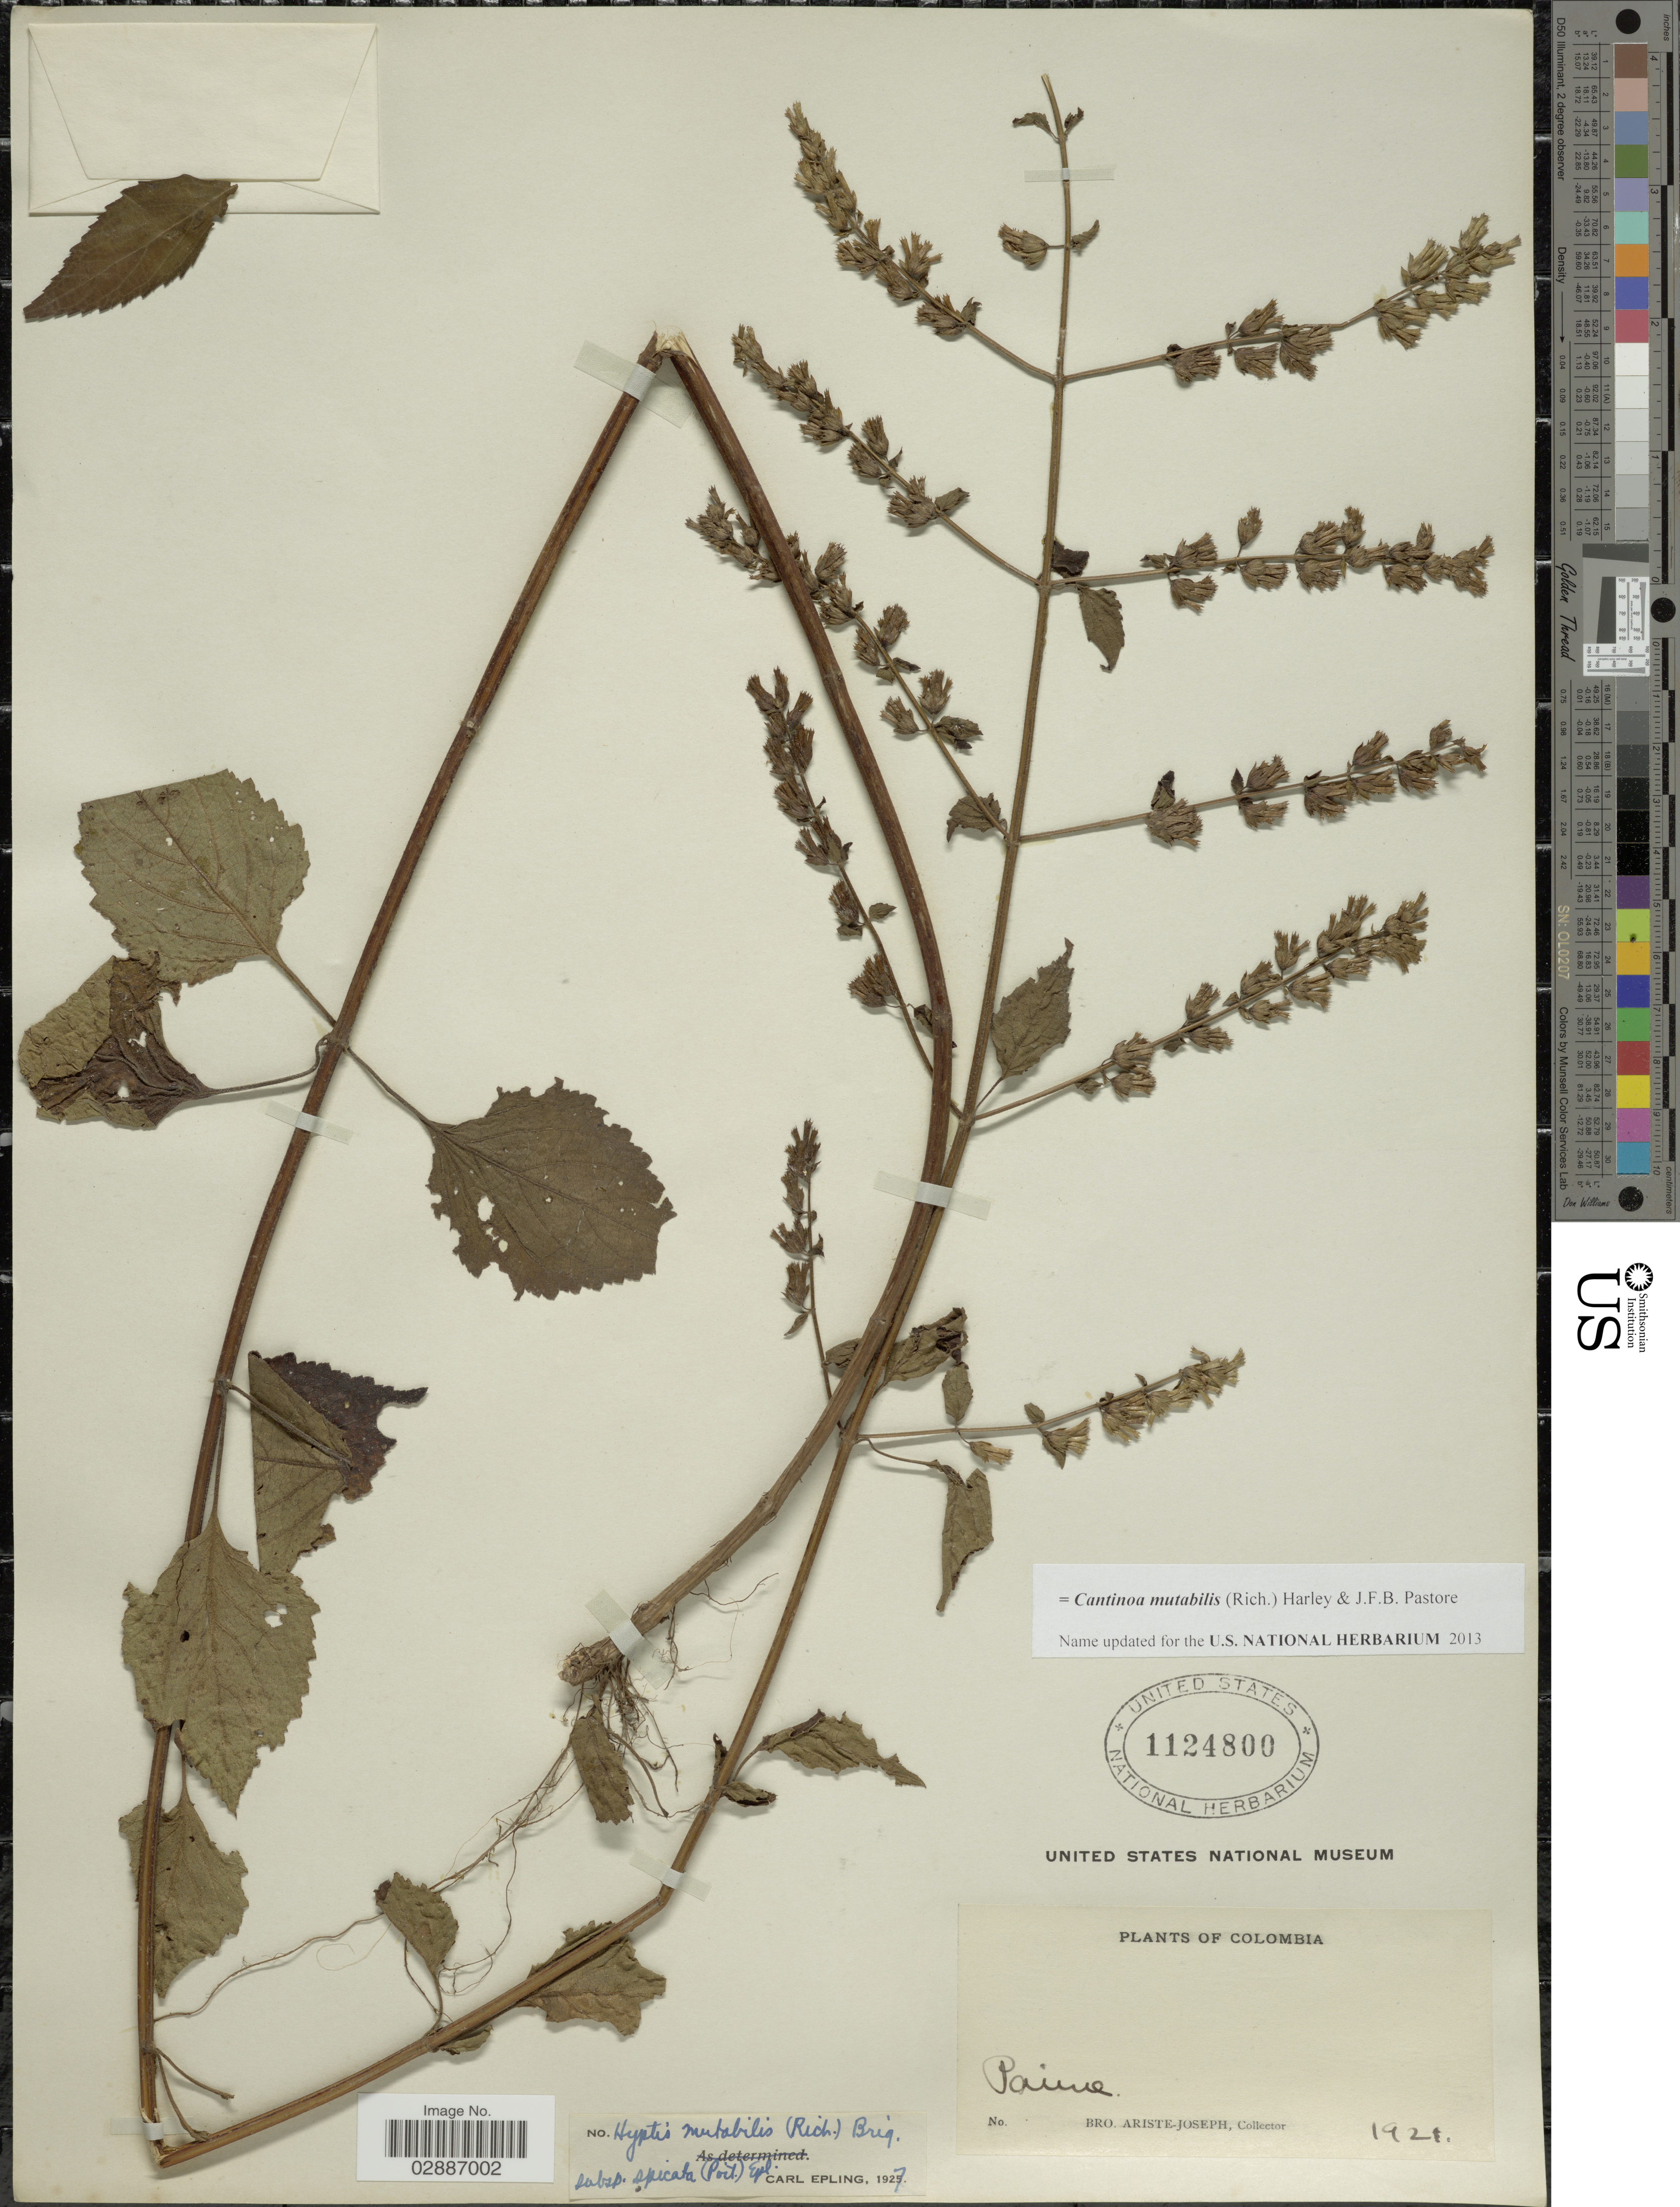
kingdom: Plantae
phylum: Tracheophyta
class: Magnoliopsida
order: Lamiales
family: Lamiaceae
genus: Cantinoa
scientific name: Cantinoa mutabilis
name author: (Epling) Harley & J.F.B. Pastore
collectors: Bro. Ariste-Joseph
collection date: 1921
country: Colombia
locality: Paime.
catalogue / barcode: US 1124800